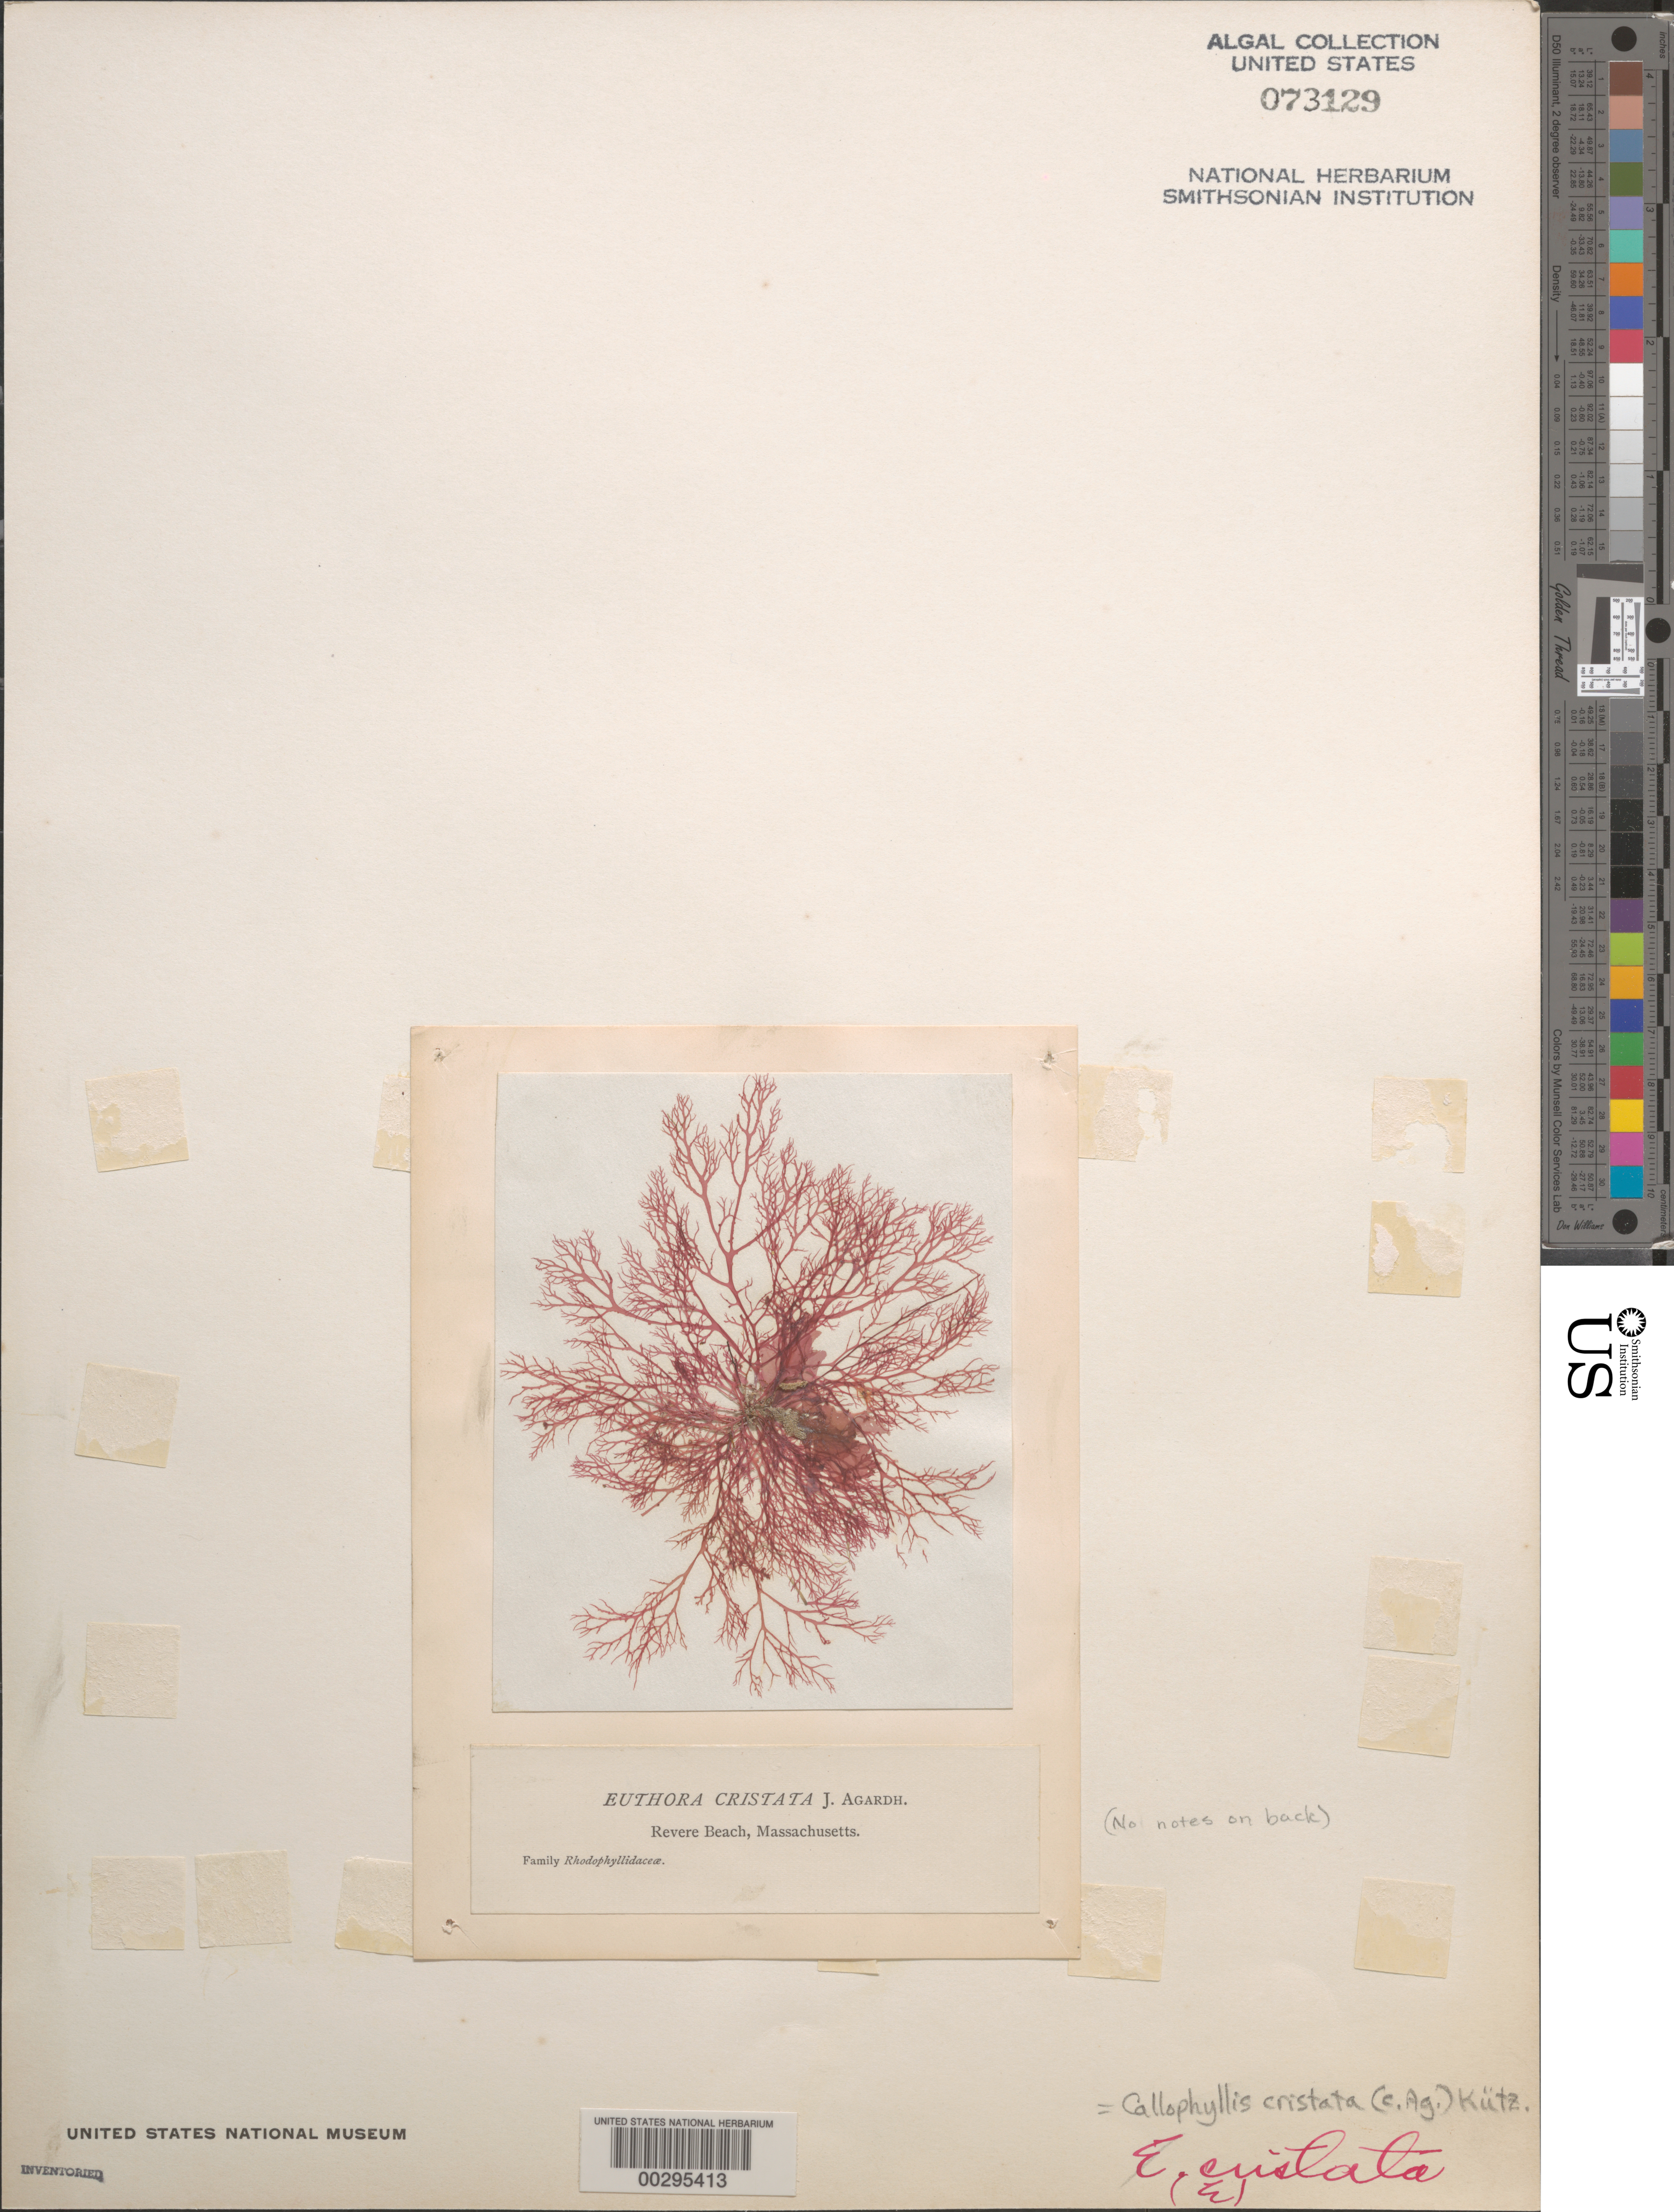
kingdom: Plantae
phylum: Rhodophyta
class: Florideophyceae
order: Gigartinales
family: Kallymeniaceae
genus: Euthora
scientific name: Euthora cristata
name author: (C. Agardh) J. Agardh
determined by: Algae name updating Project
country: United States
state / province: Massachusetts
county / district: Suffolk County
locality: Revere Beach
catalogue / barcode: US 73129